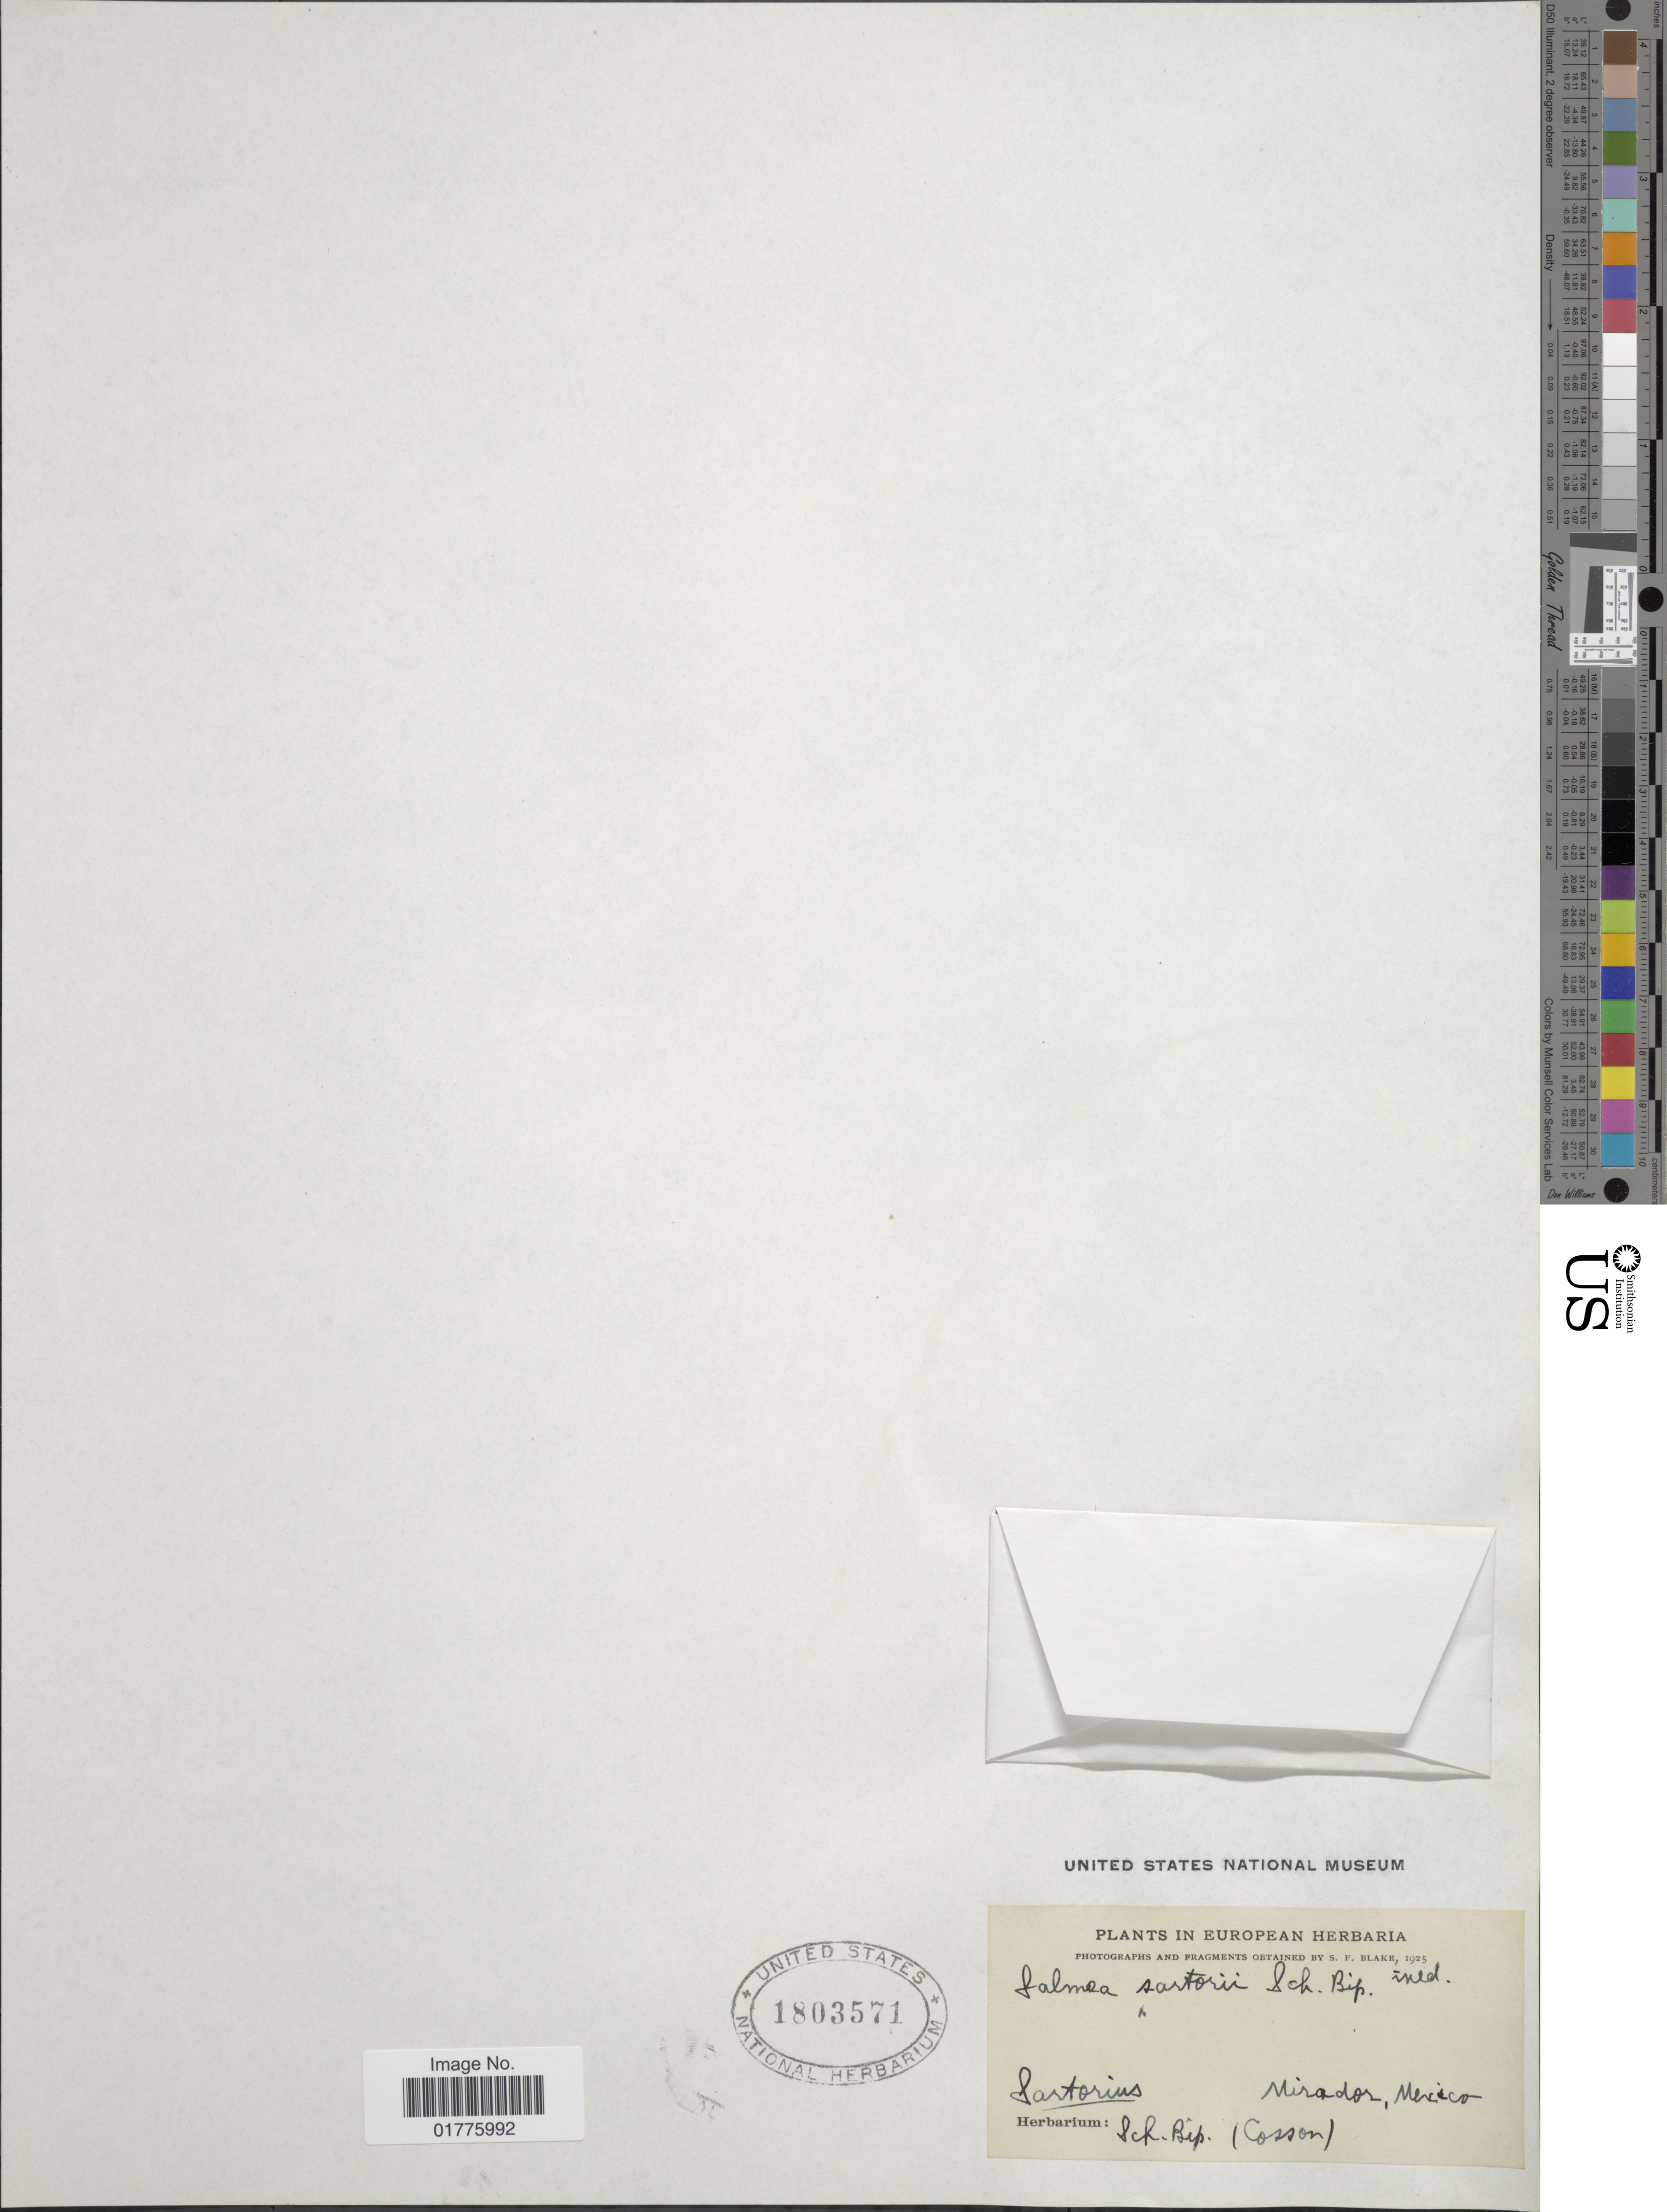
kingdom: Plantae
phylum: Tracheophyta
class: Magnoliopsida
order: Asterales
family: Asteraceae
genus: Salmea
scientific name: Salmea sartorii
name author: Sch. Bip.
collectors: -. Sartorius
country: Mexico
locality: Mirador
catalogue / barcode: US 1803571